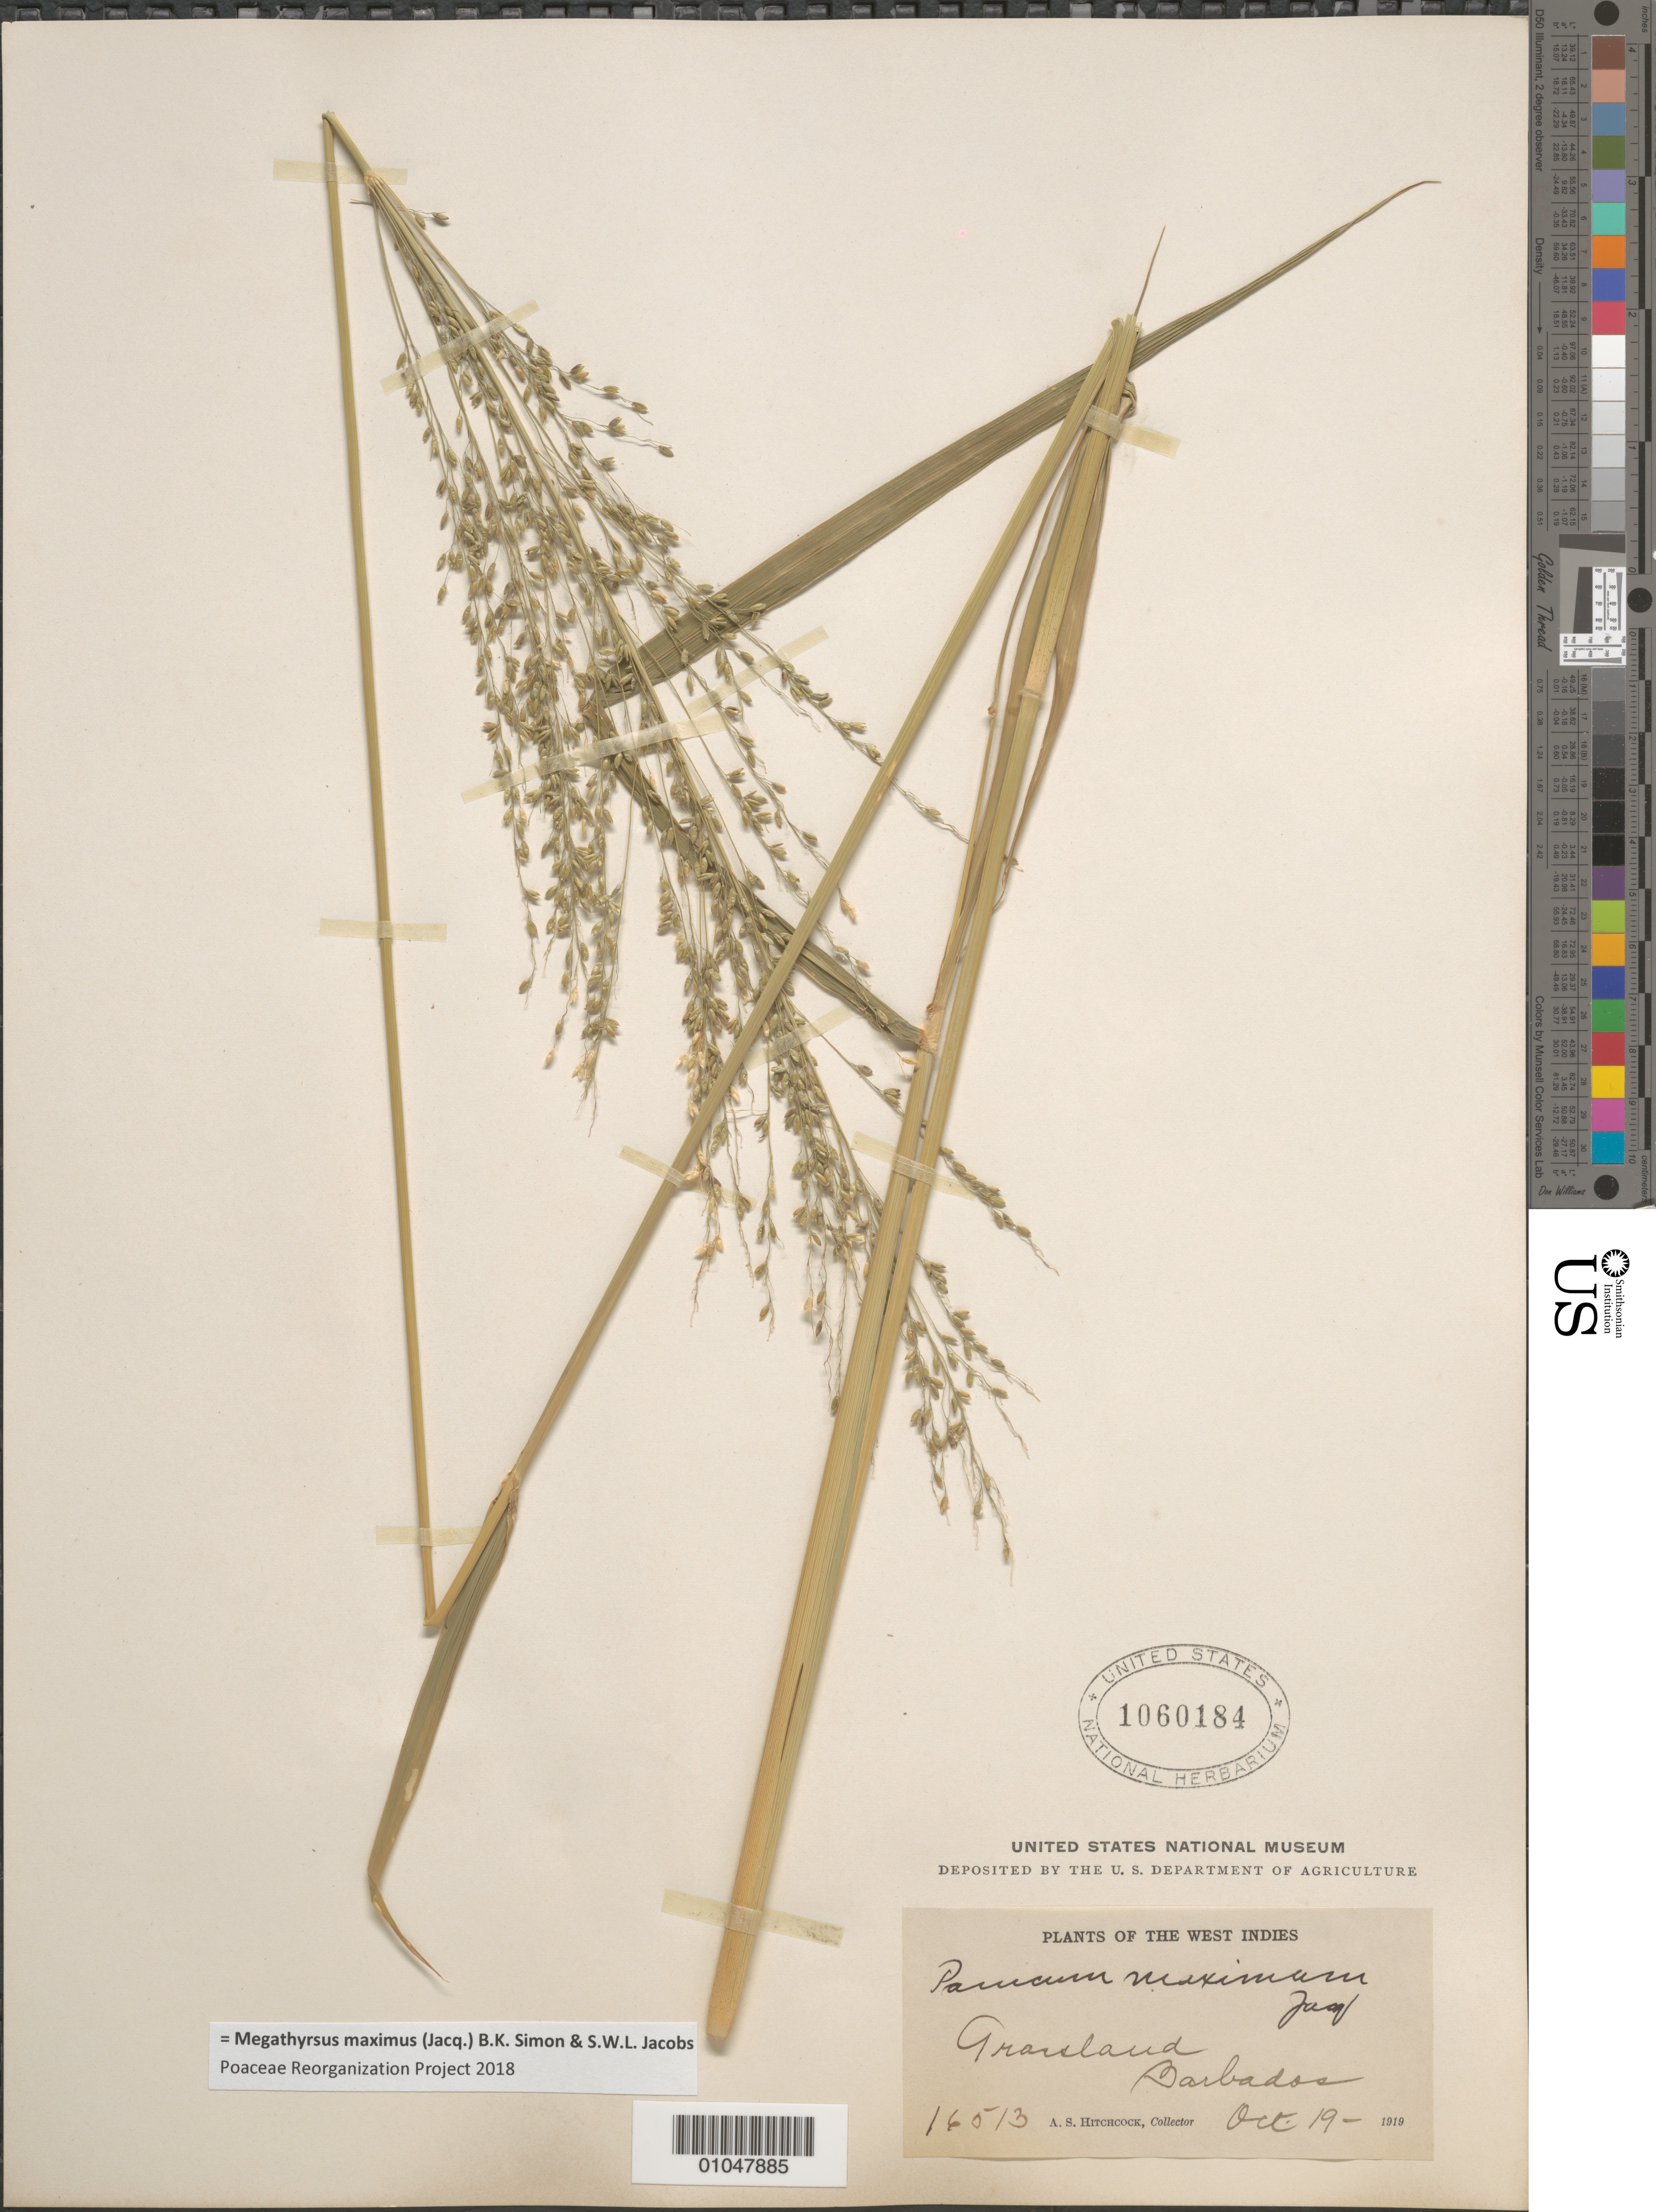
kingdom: Plantae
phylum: Tracheophyta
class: Liliopsida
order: Poales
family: Poaceae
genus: Panicum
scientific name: Panicum maximum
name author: Jacq.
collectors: A. S. Hitchcock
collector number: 16513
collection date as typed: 19 Oct 1919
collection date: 1919-10-19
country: Barbados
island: Barbados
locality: Grassland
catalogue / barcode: US 1060184